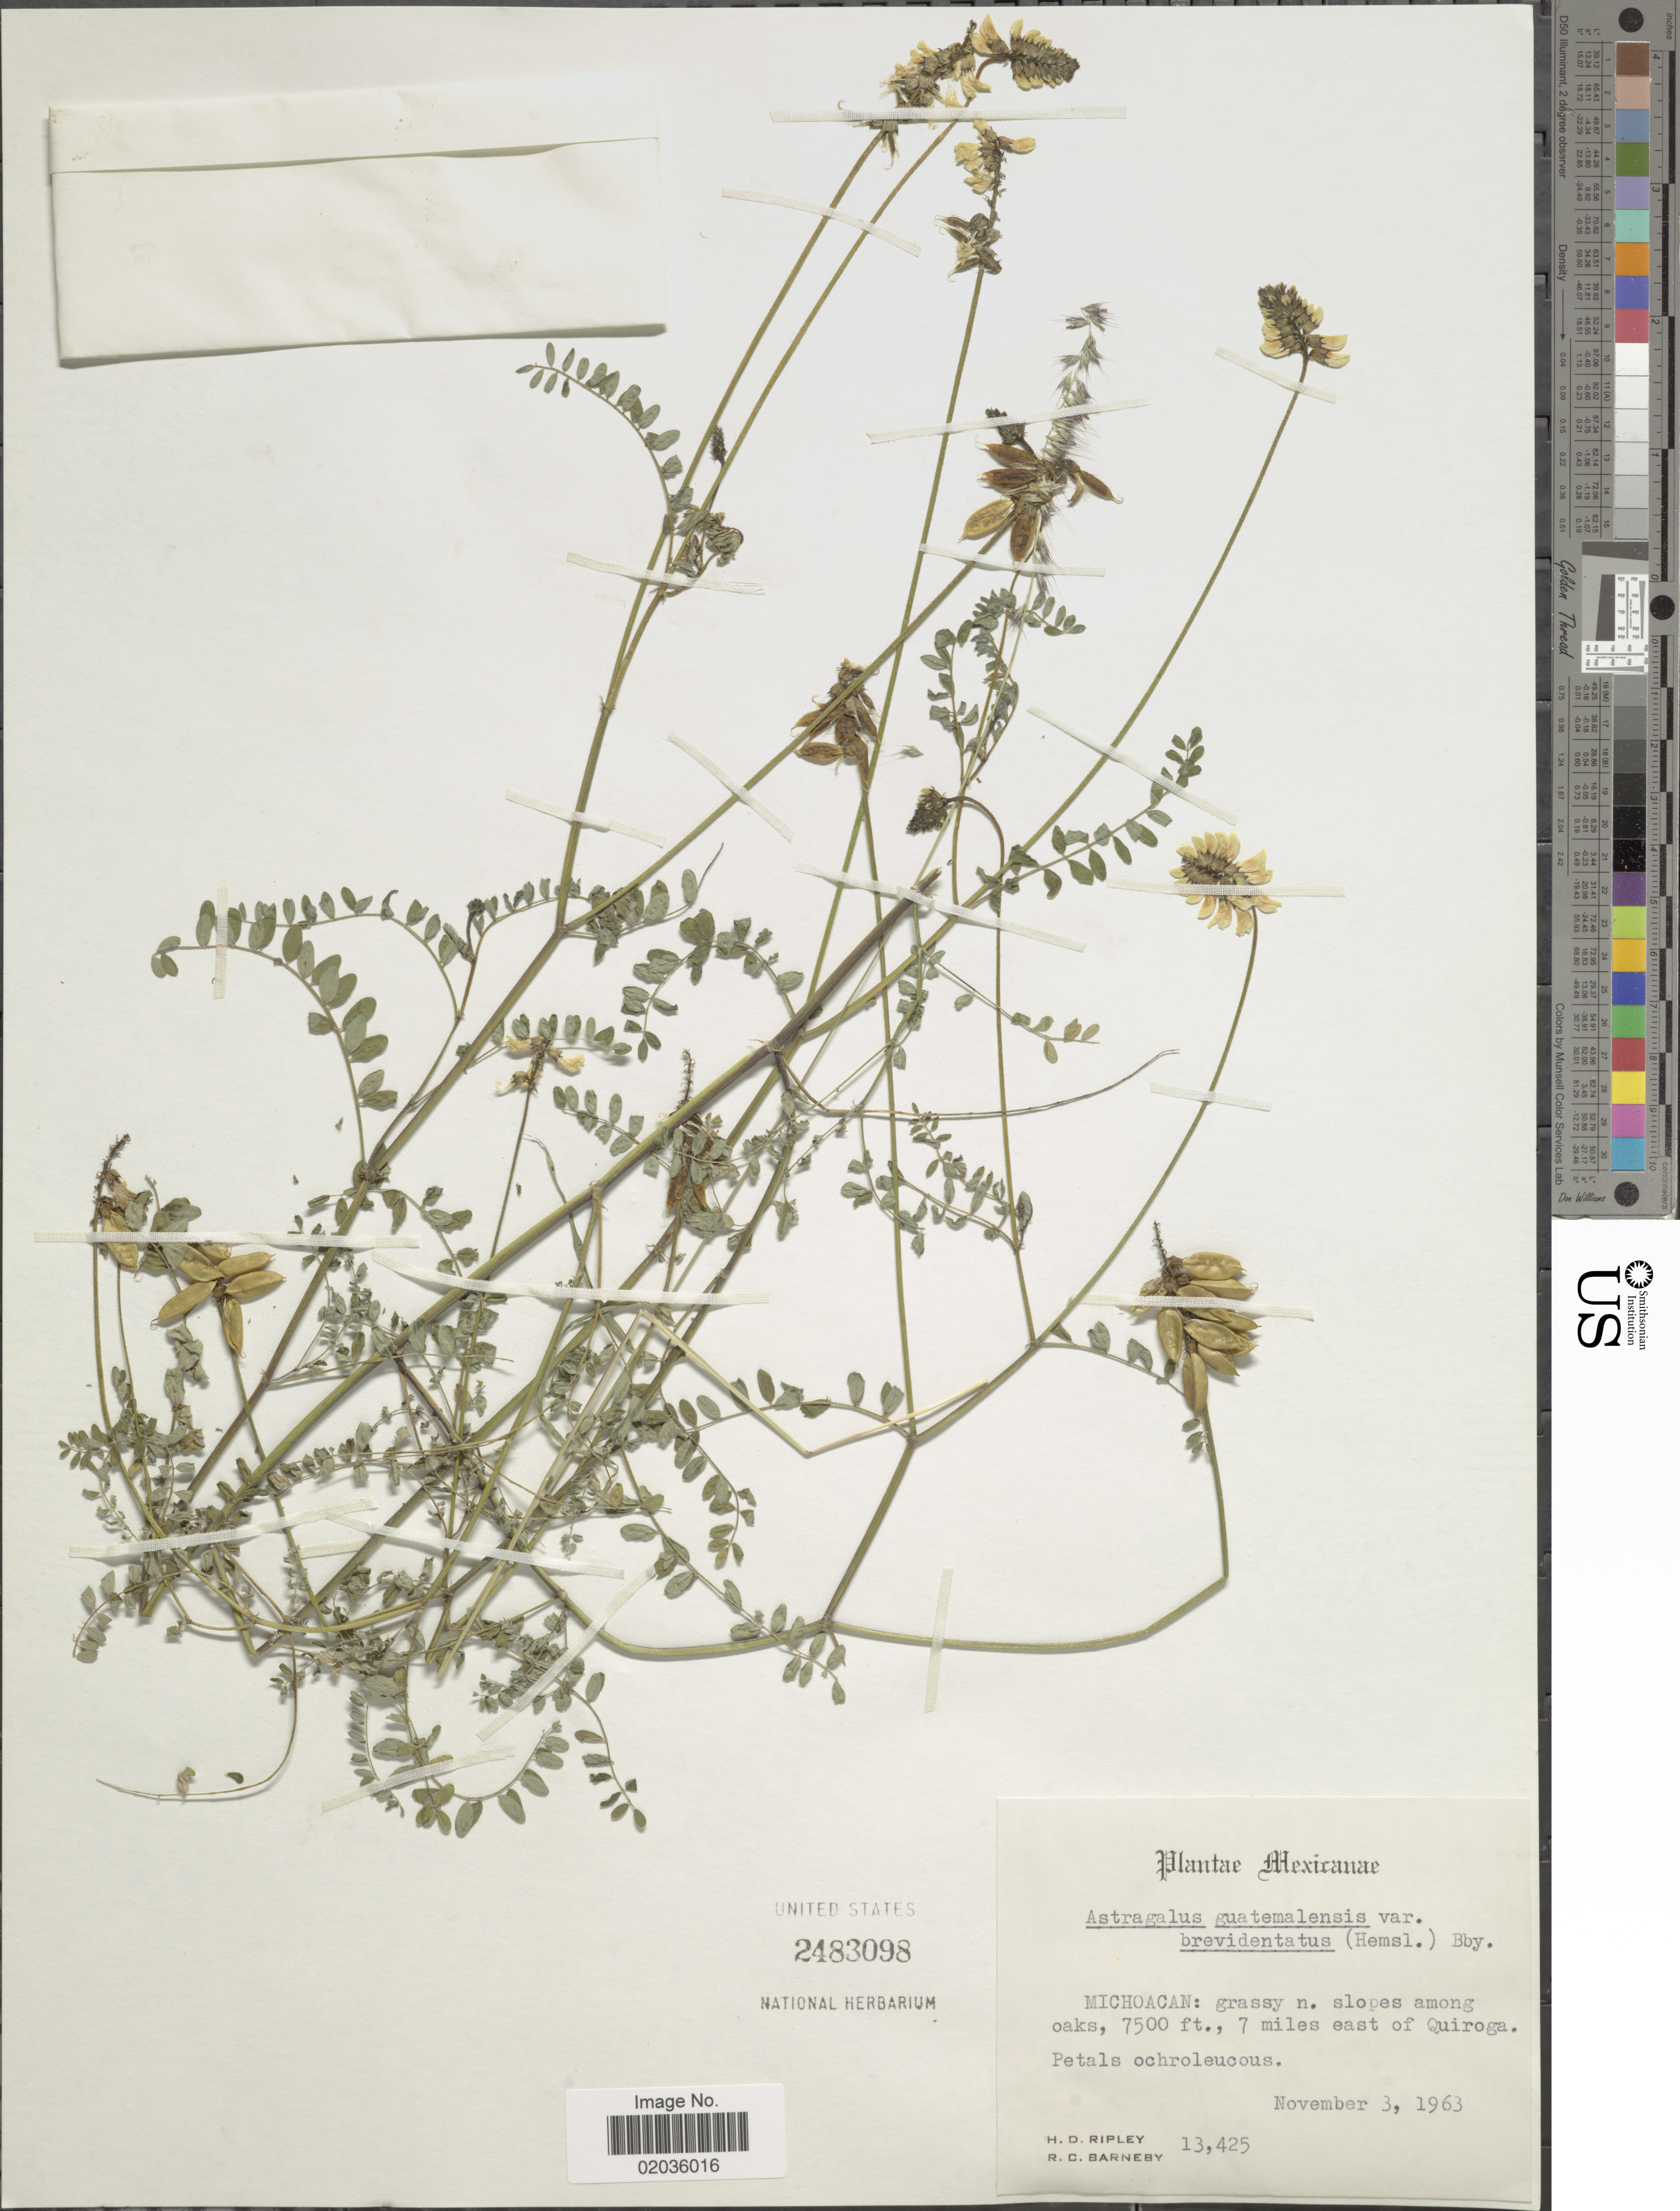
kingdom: Plantae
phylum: Tracheophyta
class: Magnoliopsida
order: Fabales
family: Fabaceae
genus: Astragalus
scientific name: Astragalus guatemalensis var. brevidentatus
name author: (Hemsl.) Barneby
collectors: H. Ripley & R. C. Barneby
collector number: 13425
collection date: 1963-11-03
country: Mexico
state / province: Michoacán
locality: Michoacan: grassy n. slopes among oaks. 7 miles east of Quiroga.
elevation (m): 2286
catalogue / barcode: US 2483098